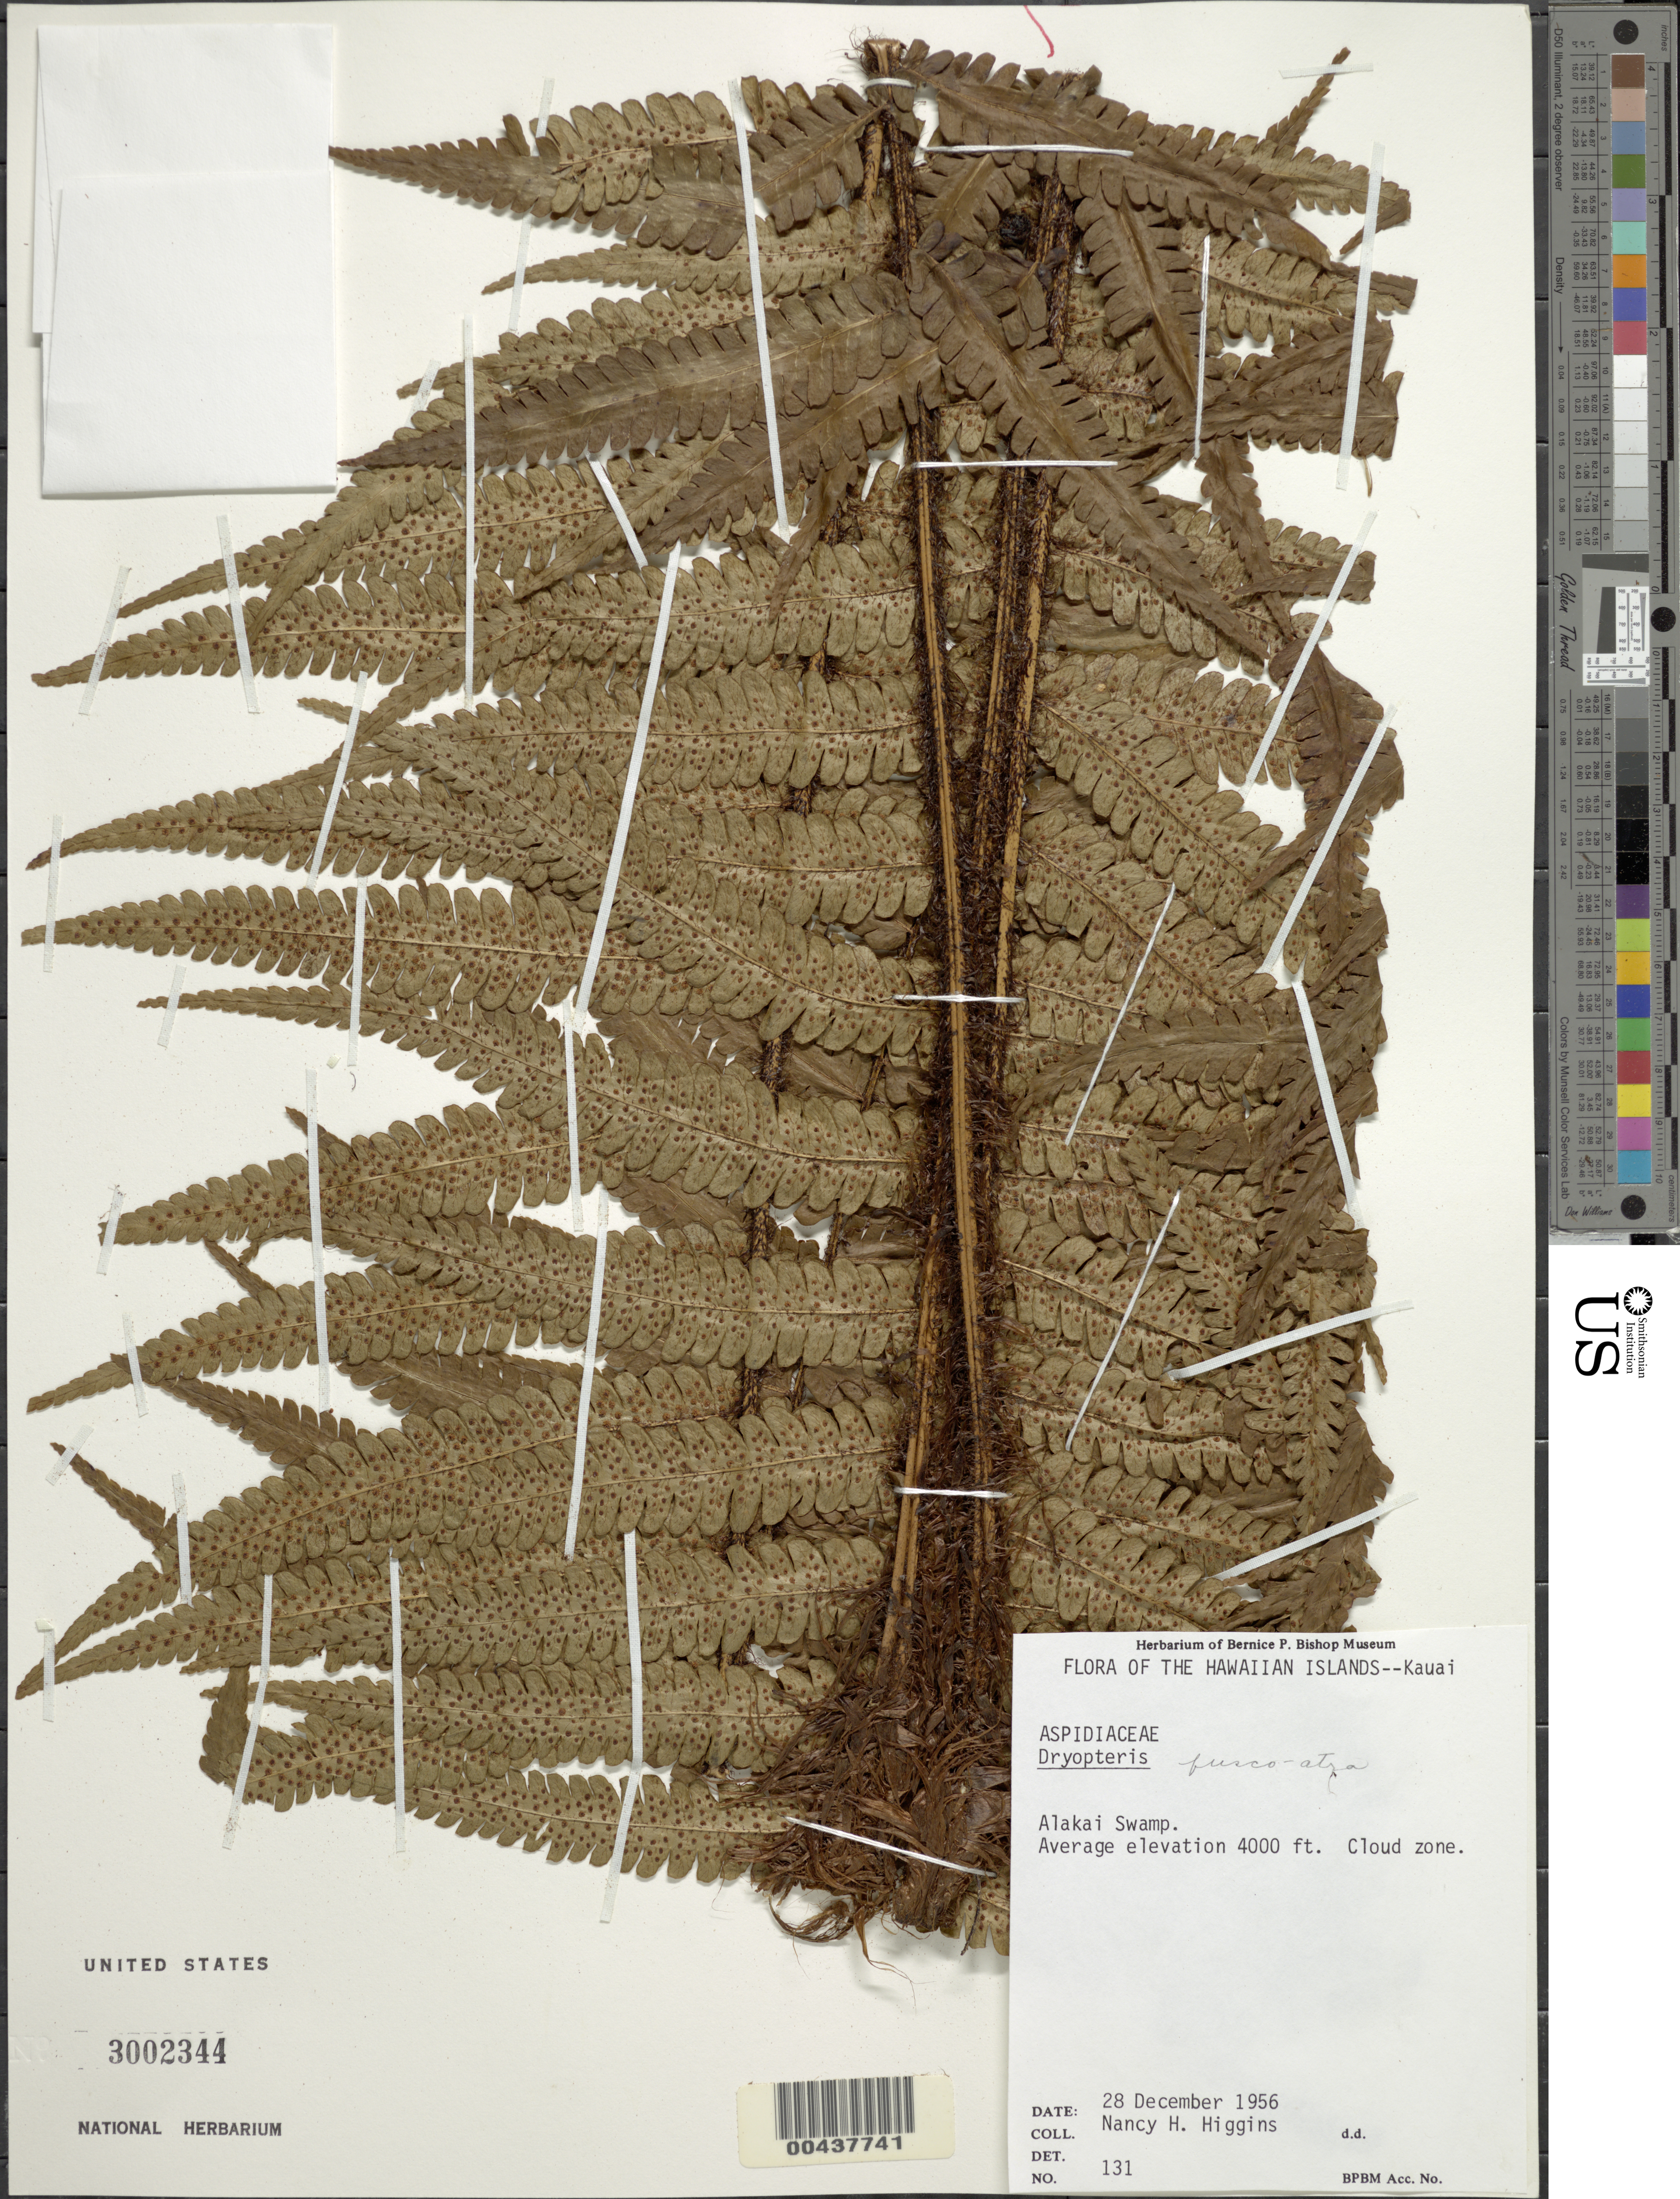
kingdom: Plantae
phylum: Tracheophyta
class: Polypodiopsida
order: Polypodiales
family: Dryopteridaceae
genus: Dryopteris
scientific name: Dryopteris fuscoatra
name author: (Hillebr.) W. J. Rob.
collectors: N. Higgins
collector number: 131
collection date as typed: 28 Dec 1956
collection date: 1956-12-28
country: United States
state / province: Hawaii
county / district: Kauai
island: Kaua'i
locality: Alakai Swamp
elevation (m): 1219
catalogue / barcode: US 3002344